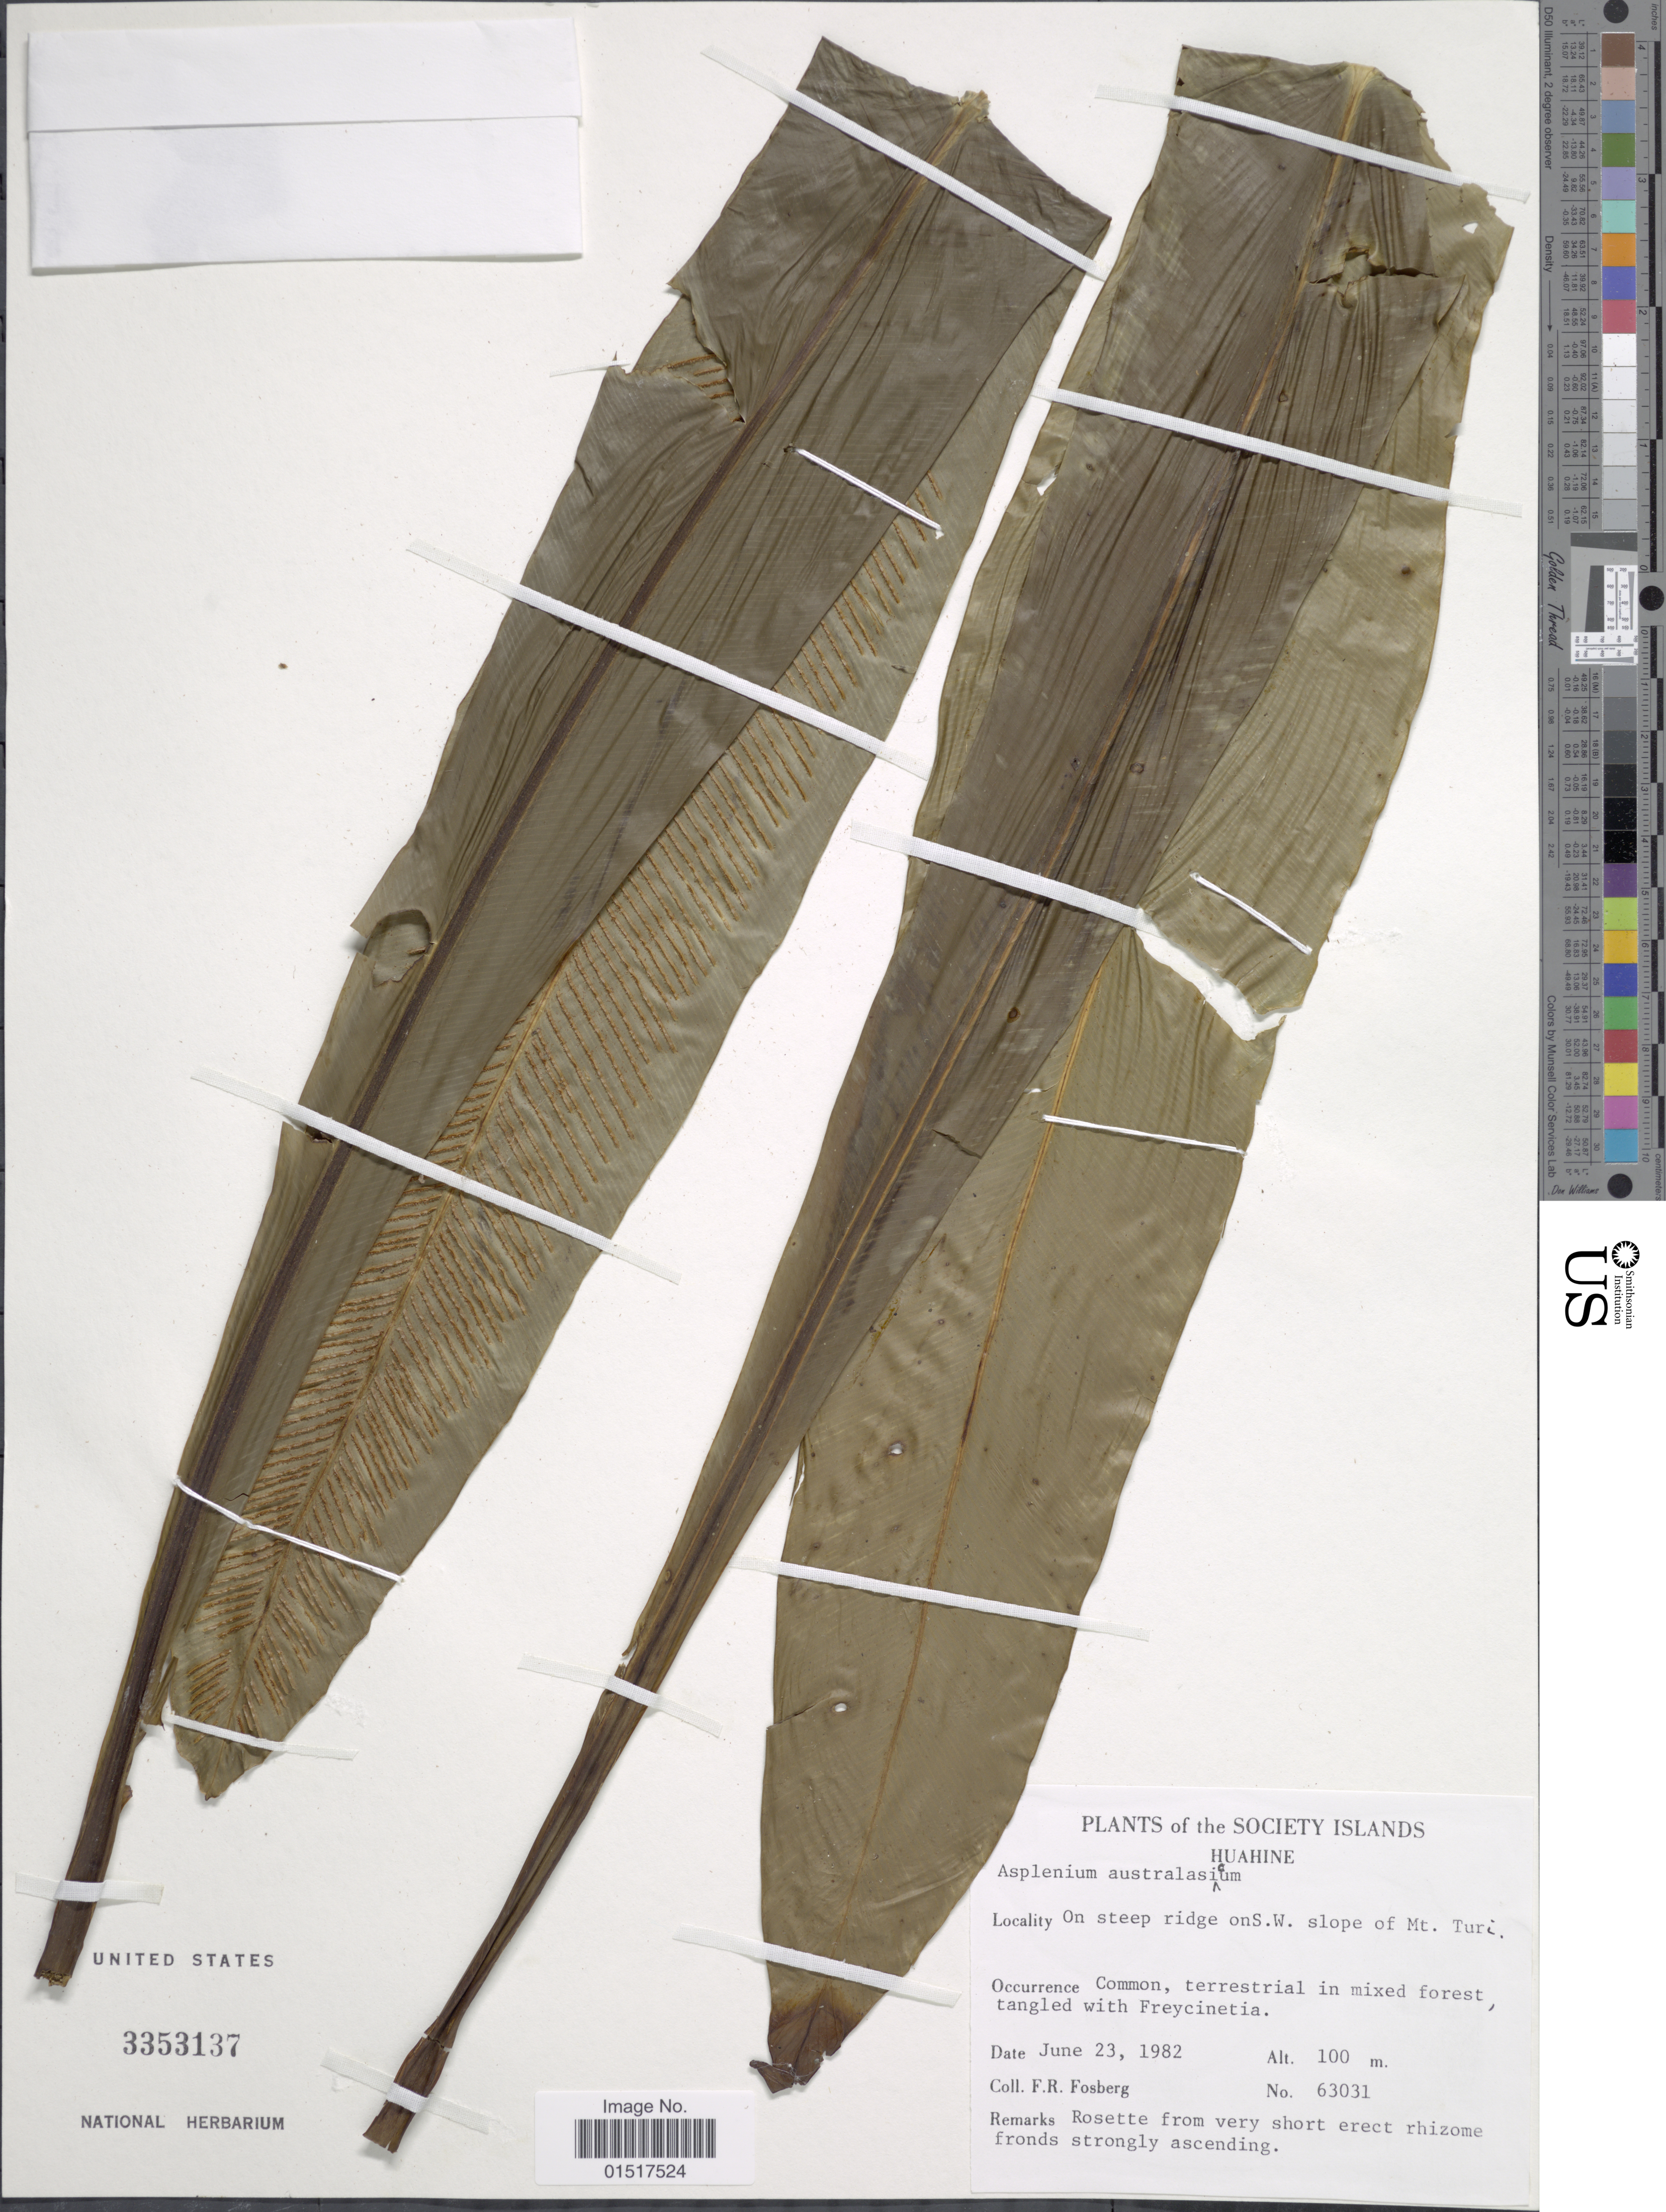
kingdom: Plantae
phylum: Tracheophyta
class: Polypodiopsida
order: Polypodiales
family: Aspleniaceae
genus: Asplenium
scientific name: Asplenium australasicum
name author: (Sm.) Hook.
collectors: F. R. Fosberg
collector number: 63031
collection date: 1982-06-23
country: French Polynesia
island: Huahine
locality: Society Islands. Huahine. On steep ridge on S.W. slope of Mt. Turi.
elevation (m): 100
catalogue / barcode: US 3353137